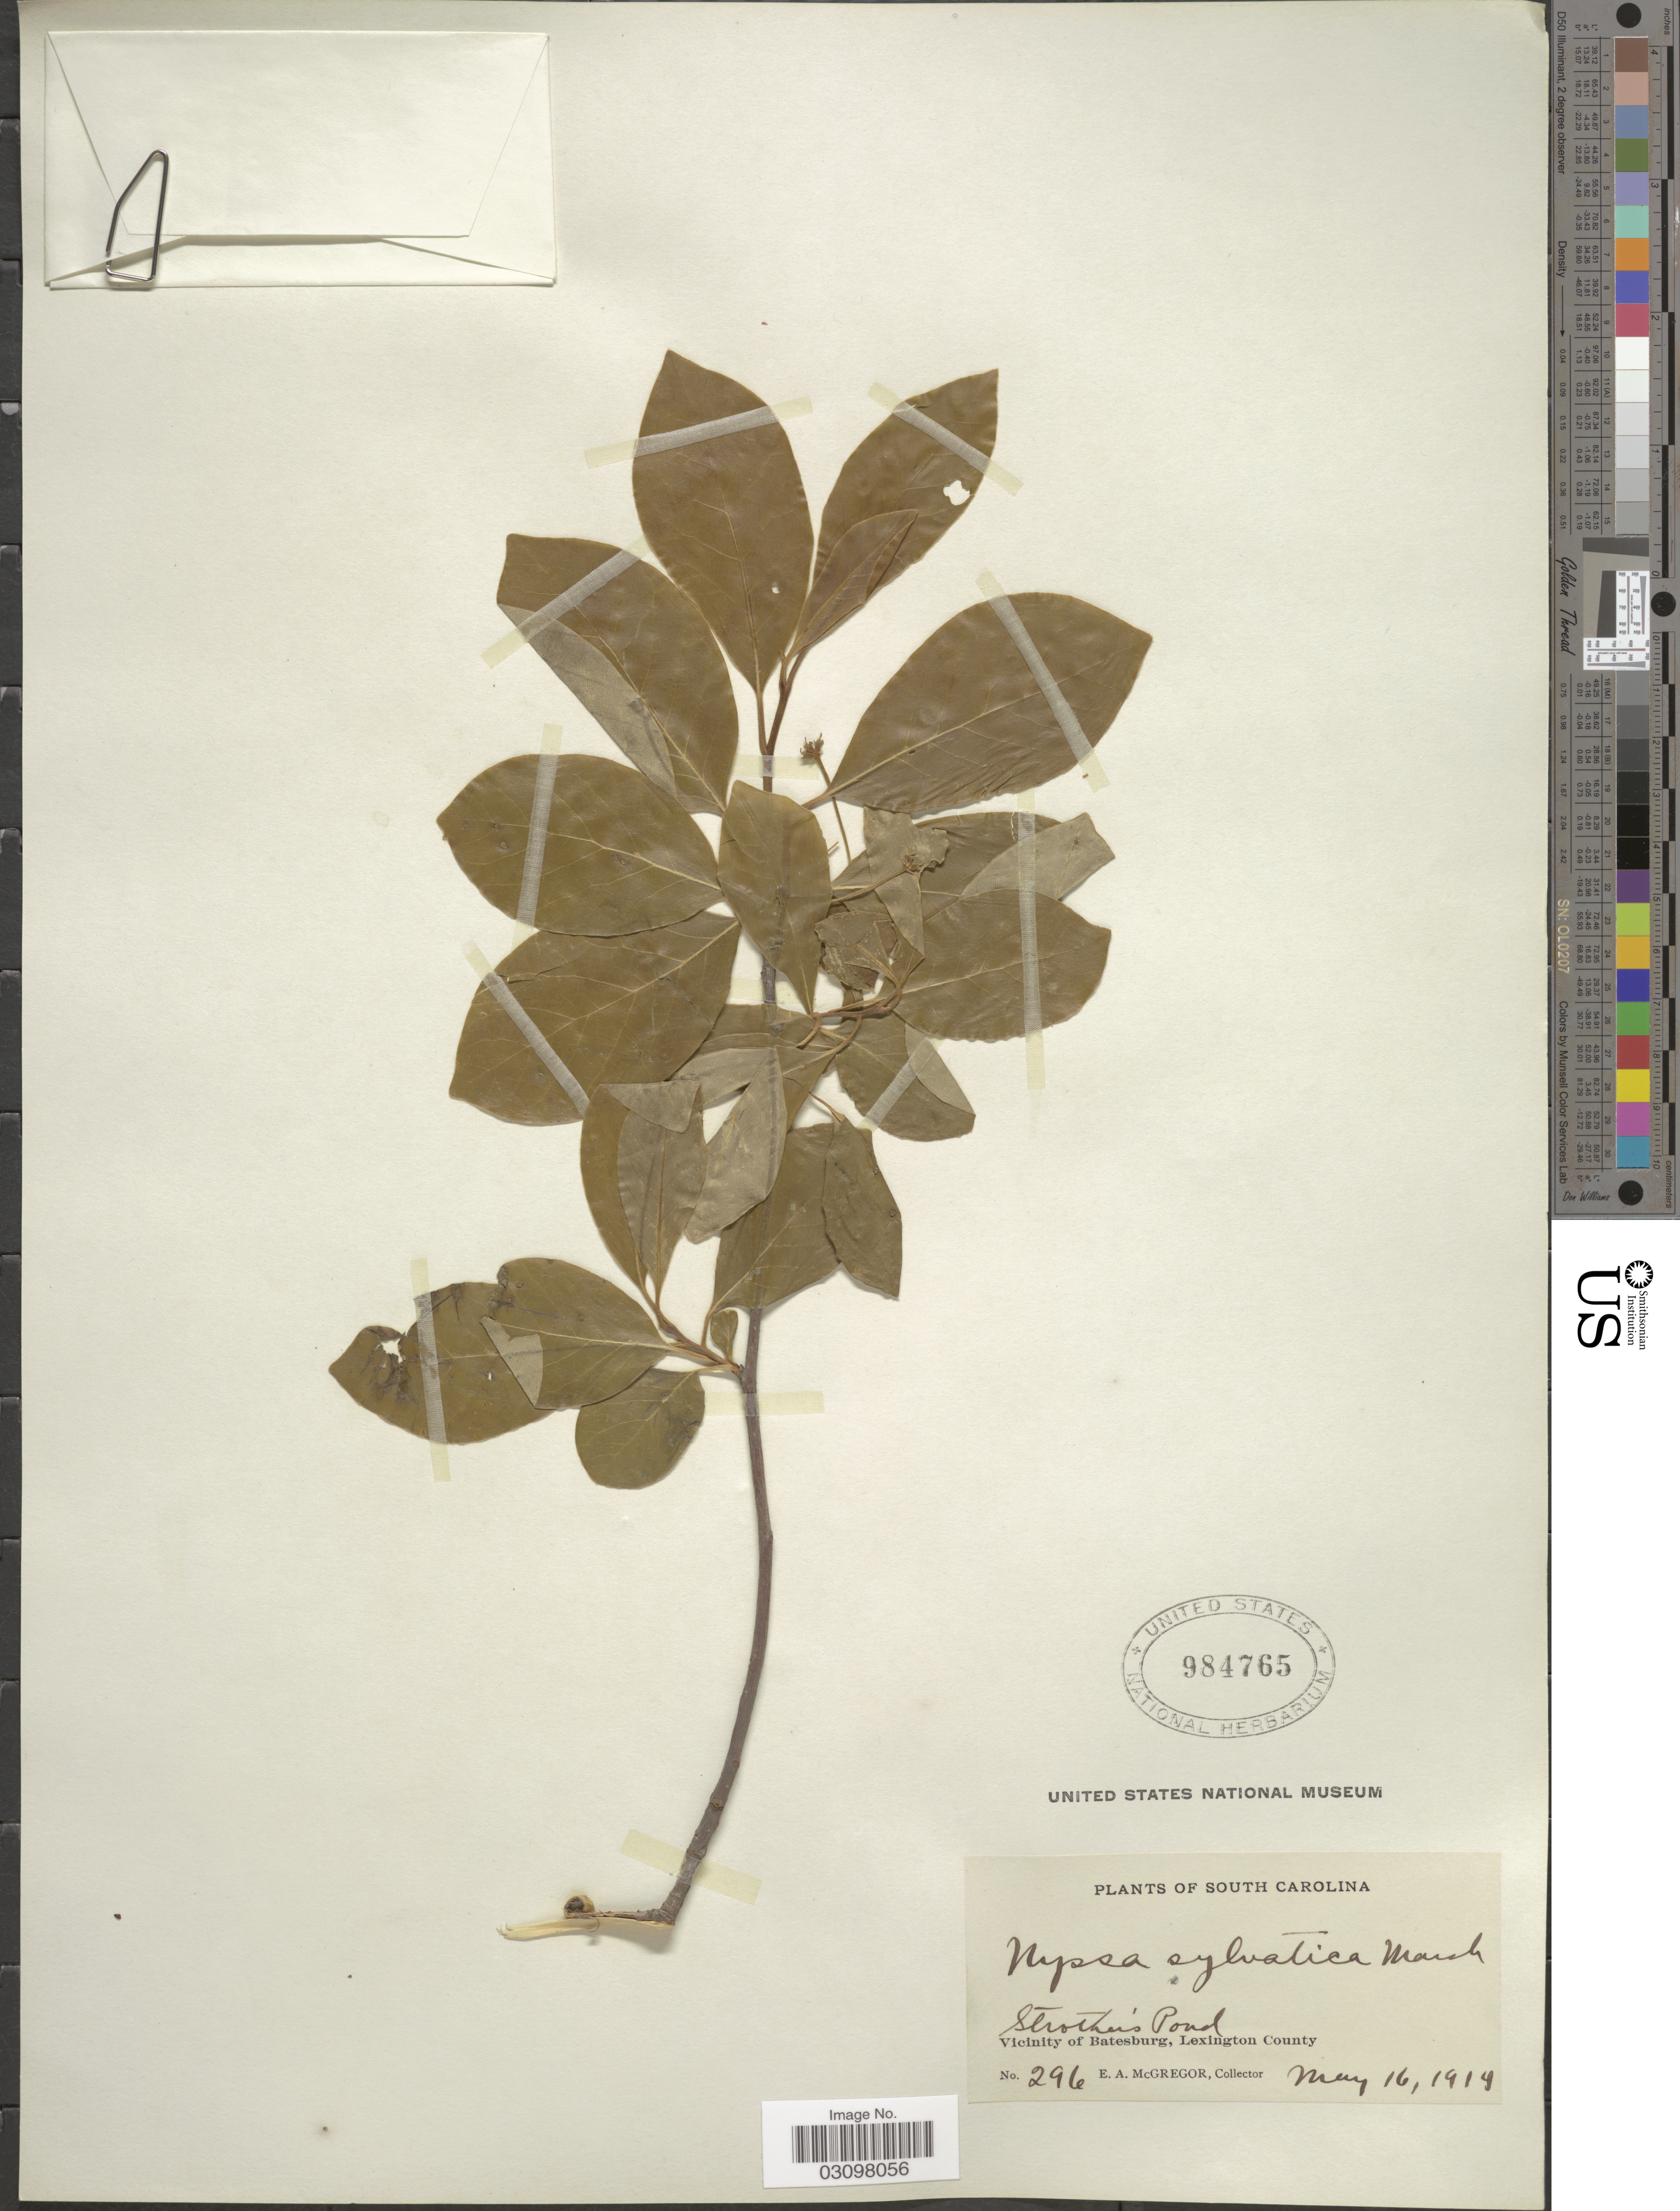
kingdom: Plantae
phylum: Tracheophyta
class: Magnoliopsida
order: Cornales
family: Nyssaceae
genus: Nyssa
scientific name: Nyssa sylvatica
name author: Marshall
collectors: E. A. McGregor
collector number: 296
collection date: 1919-05-16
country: United States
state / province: South Carolina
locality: Strother's Pond. Vicinity of Batesburg, Lexington County.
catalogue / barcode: US 984765